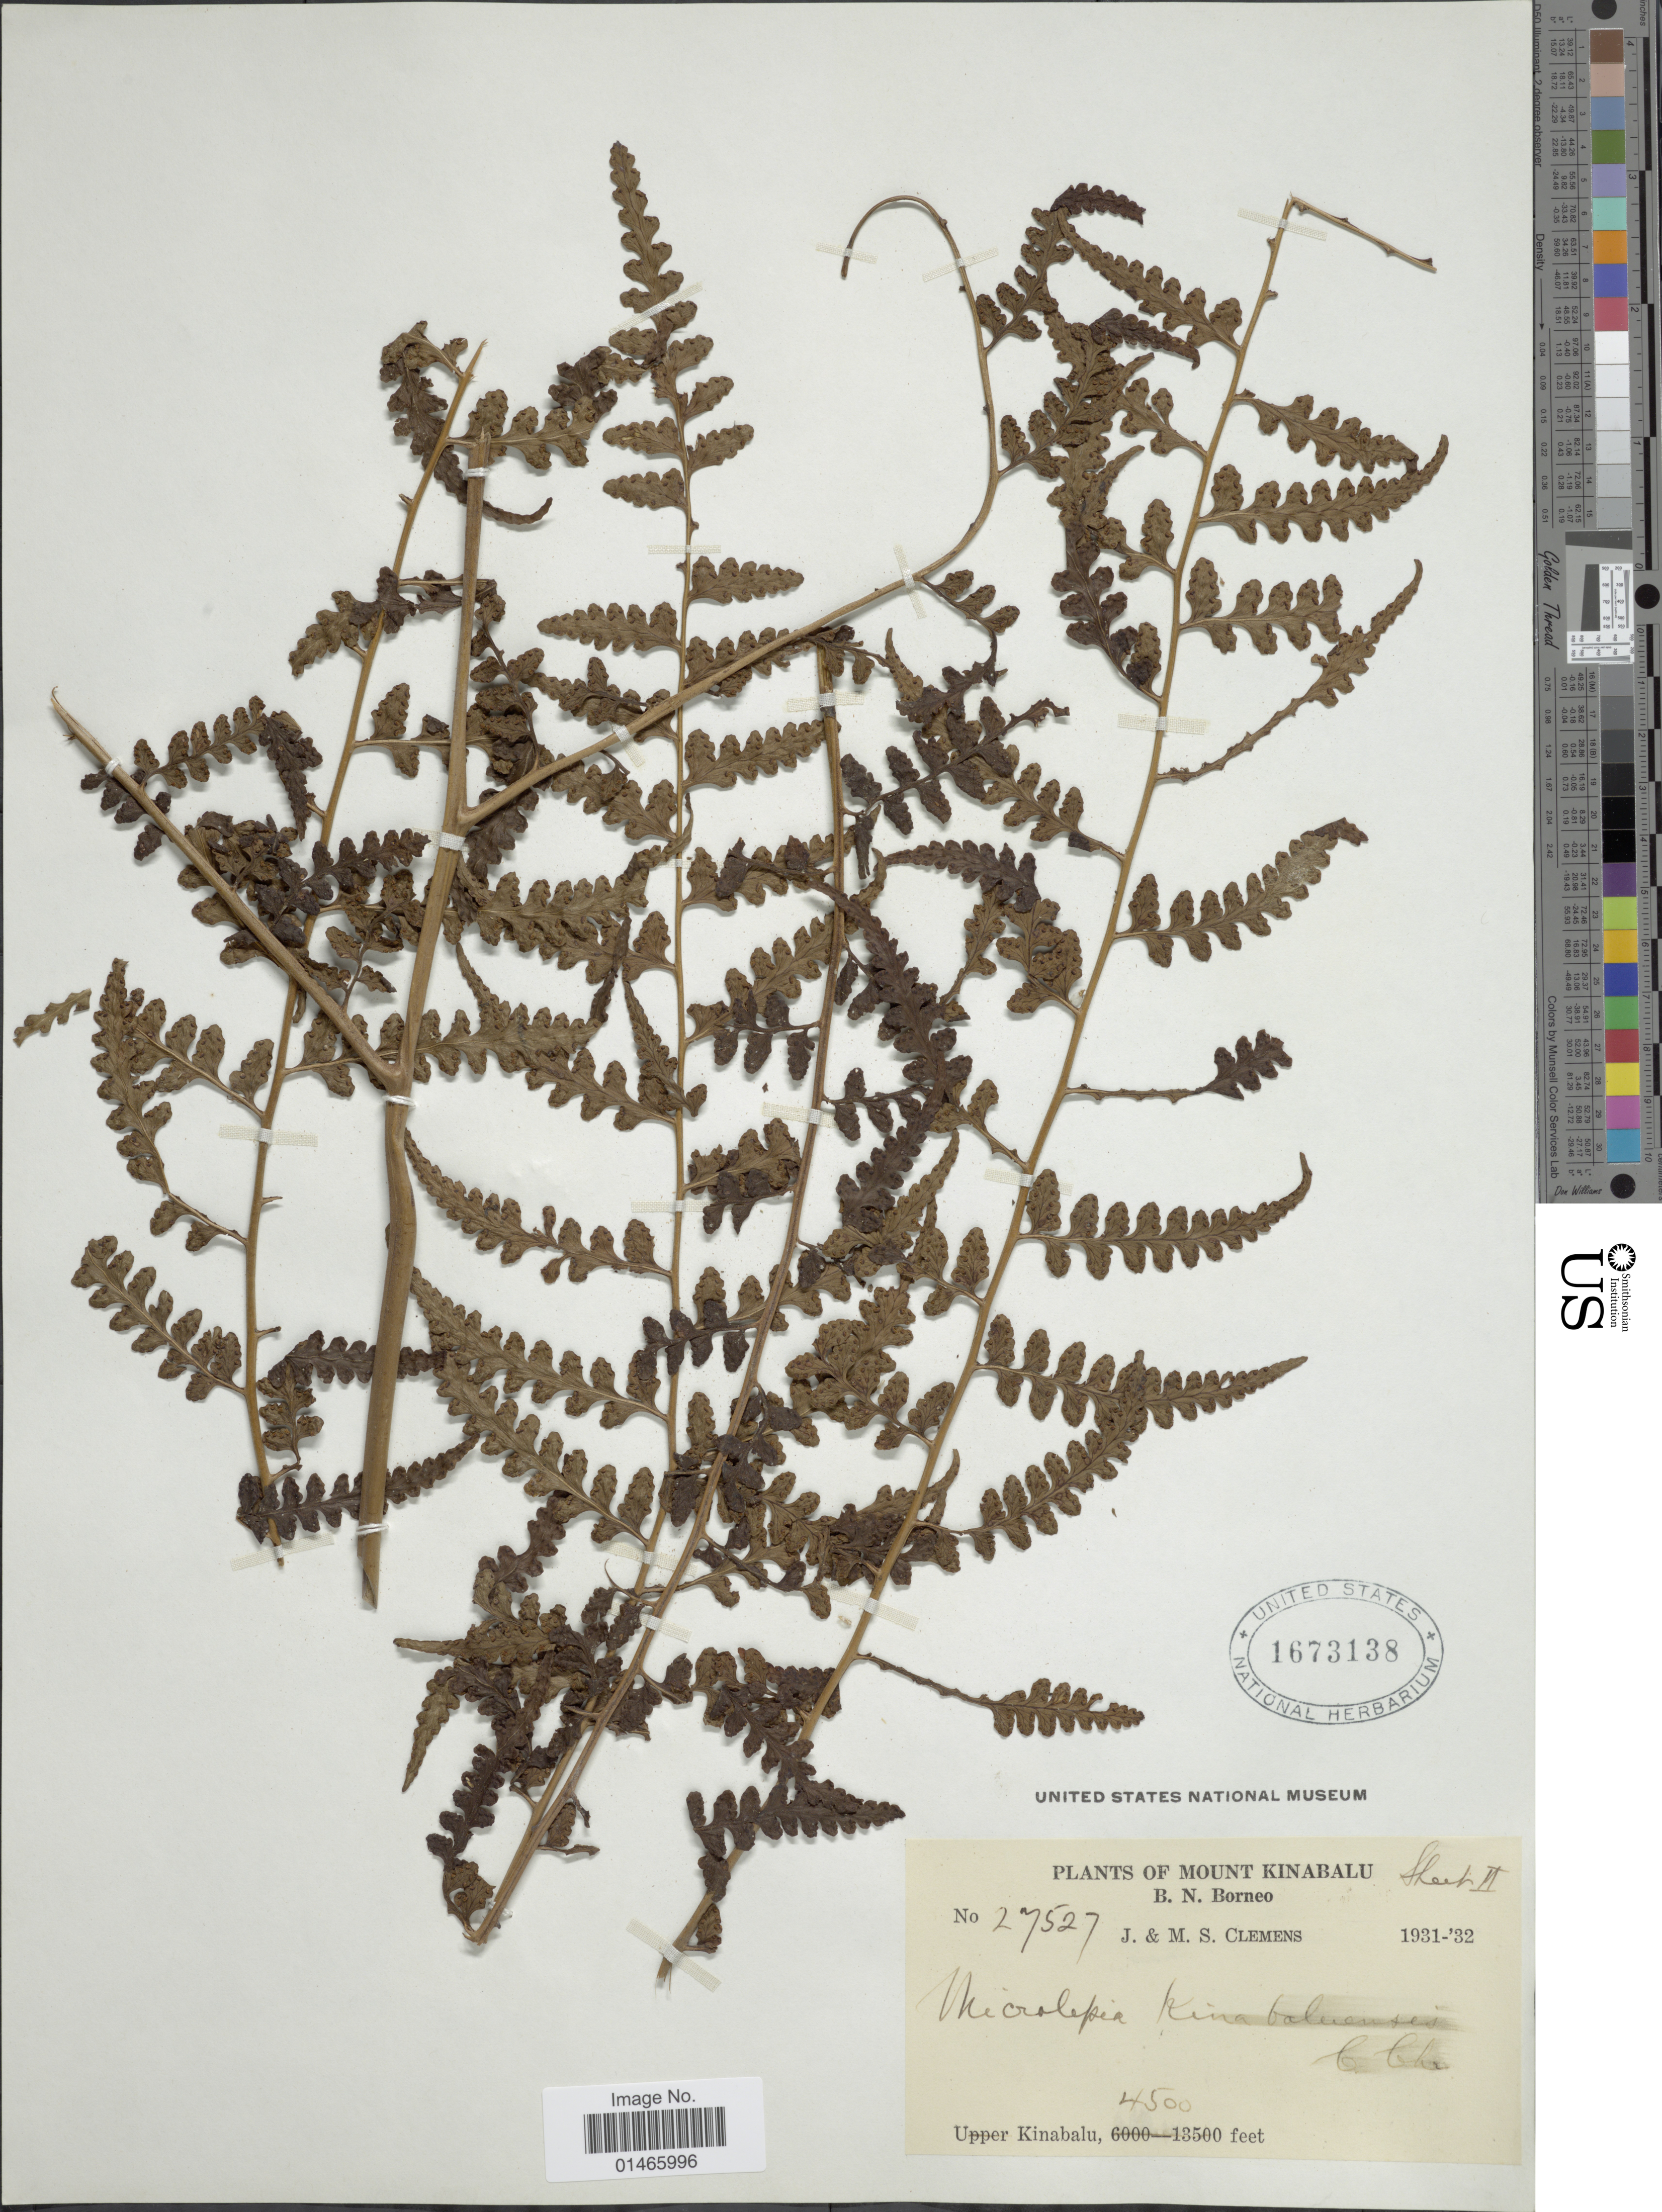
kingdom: Plantae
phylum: Tracheophyta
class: Polypodiopsida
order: Polypodiales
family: Dennstaedtiaceae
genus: Microlepia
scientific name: Microlepia manilensis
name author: (Goldm.) C. Chr.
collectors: J. Clemens & M. S. Clemens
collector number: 27527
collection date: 1931/1932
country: Malaysia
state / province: Sabah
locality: Mount Kinabalu, B.N Borneo, Upper Kinabalu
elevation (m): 1372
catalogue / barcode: US 1673138